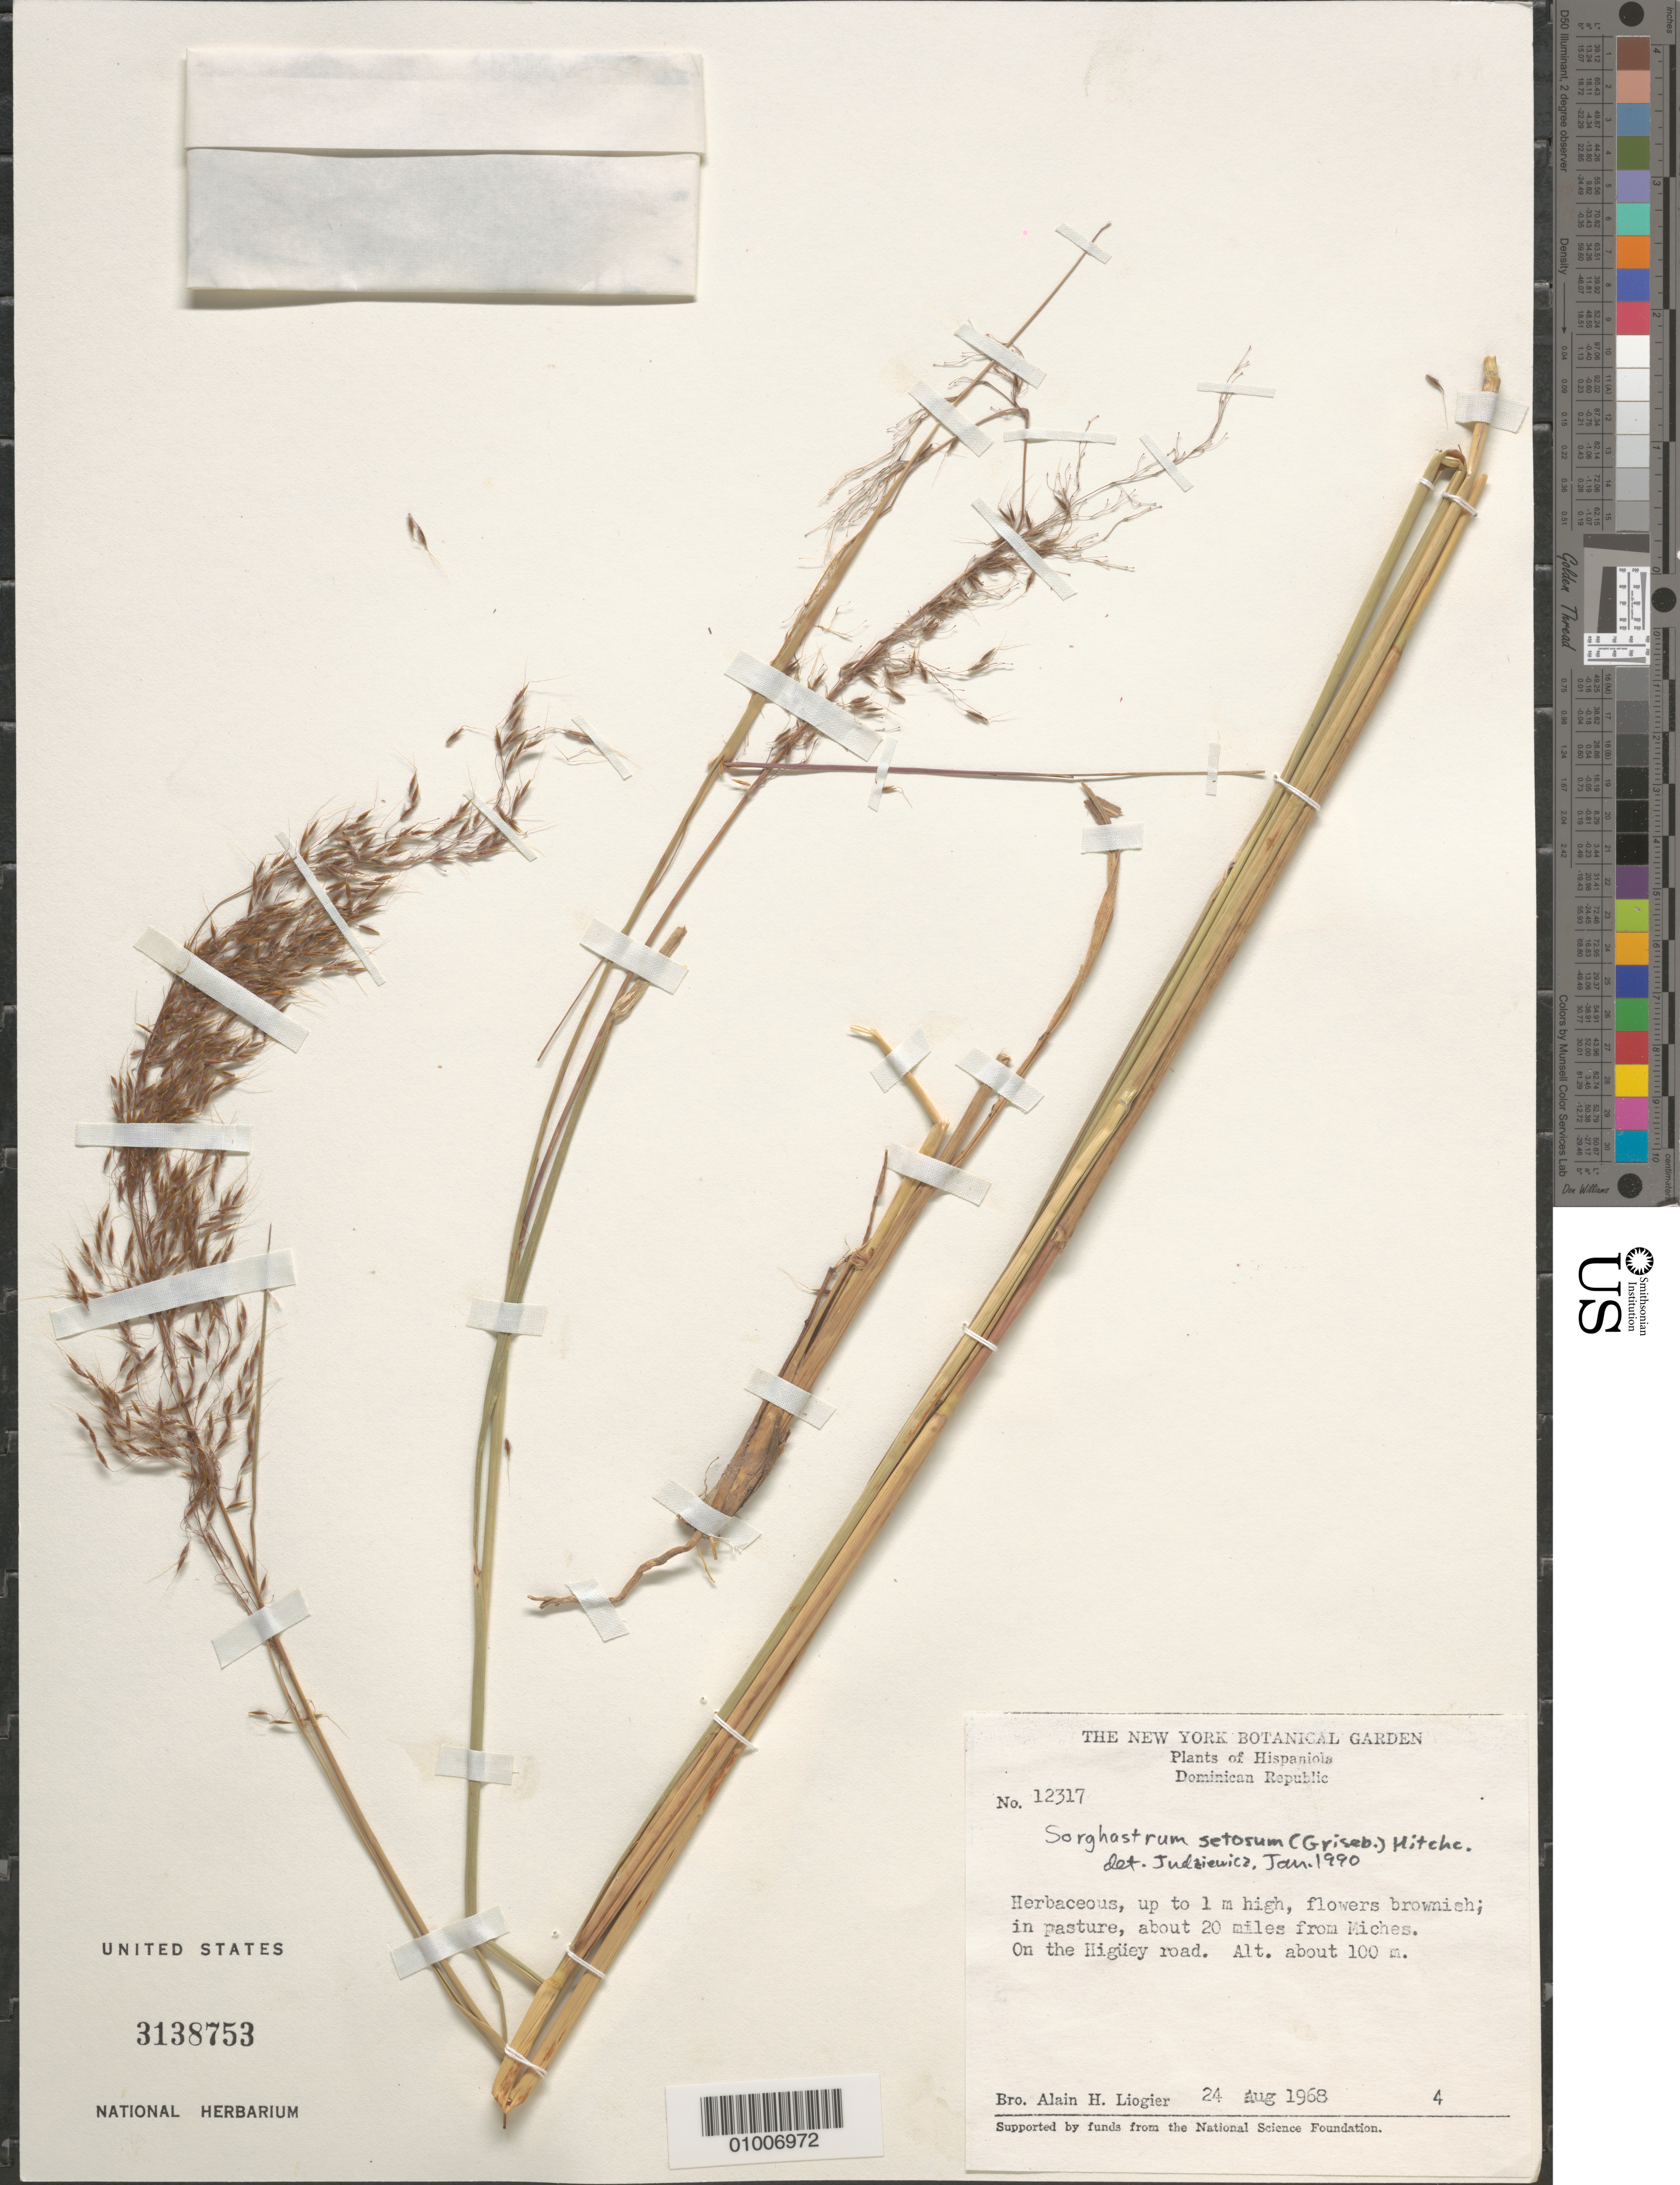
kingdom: Plantae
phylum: Tracheophyta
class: Liliopsida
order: Poales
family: Poaceae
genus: Sorghastrum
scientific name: Sorghastrum setosum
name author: (Griseb.) Hitchc.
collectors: A. H. Liogier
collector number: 12317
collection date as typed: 24 Aug 1968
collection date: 1968-08-24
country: Dominican Republic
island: Hispaniola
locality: in pasture, about 20 miles from Miches.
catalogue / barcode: US 3138753